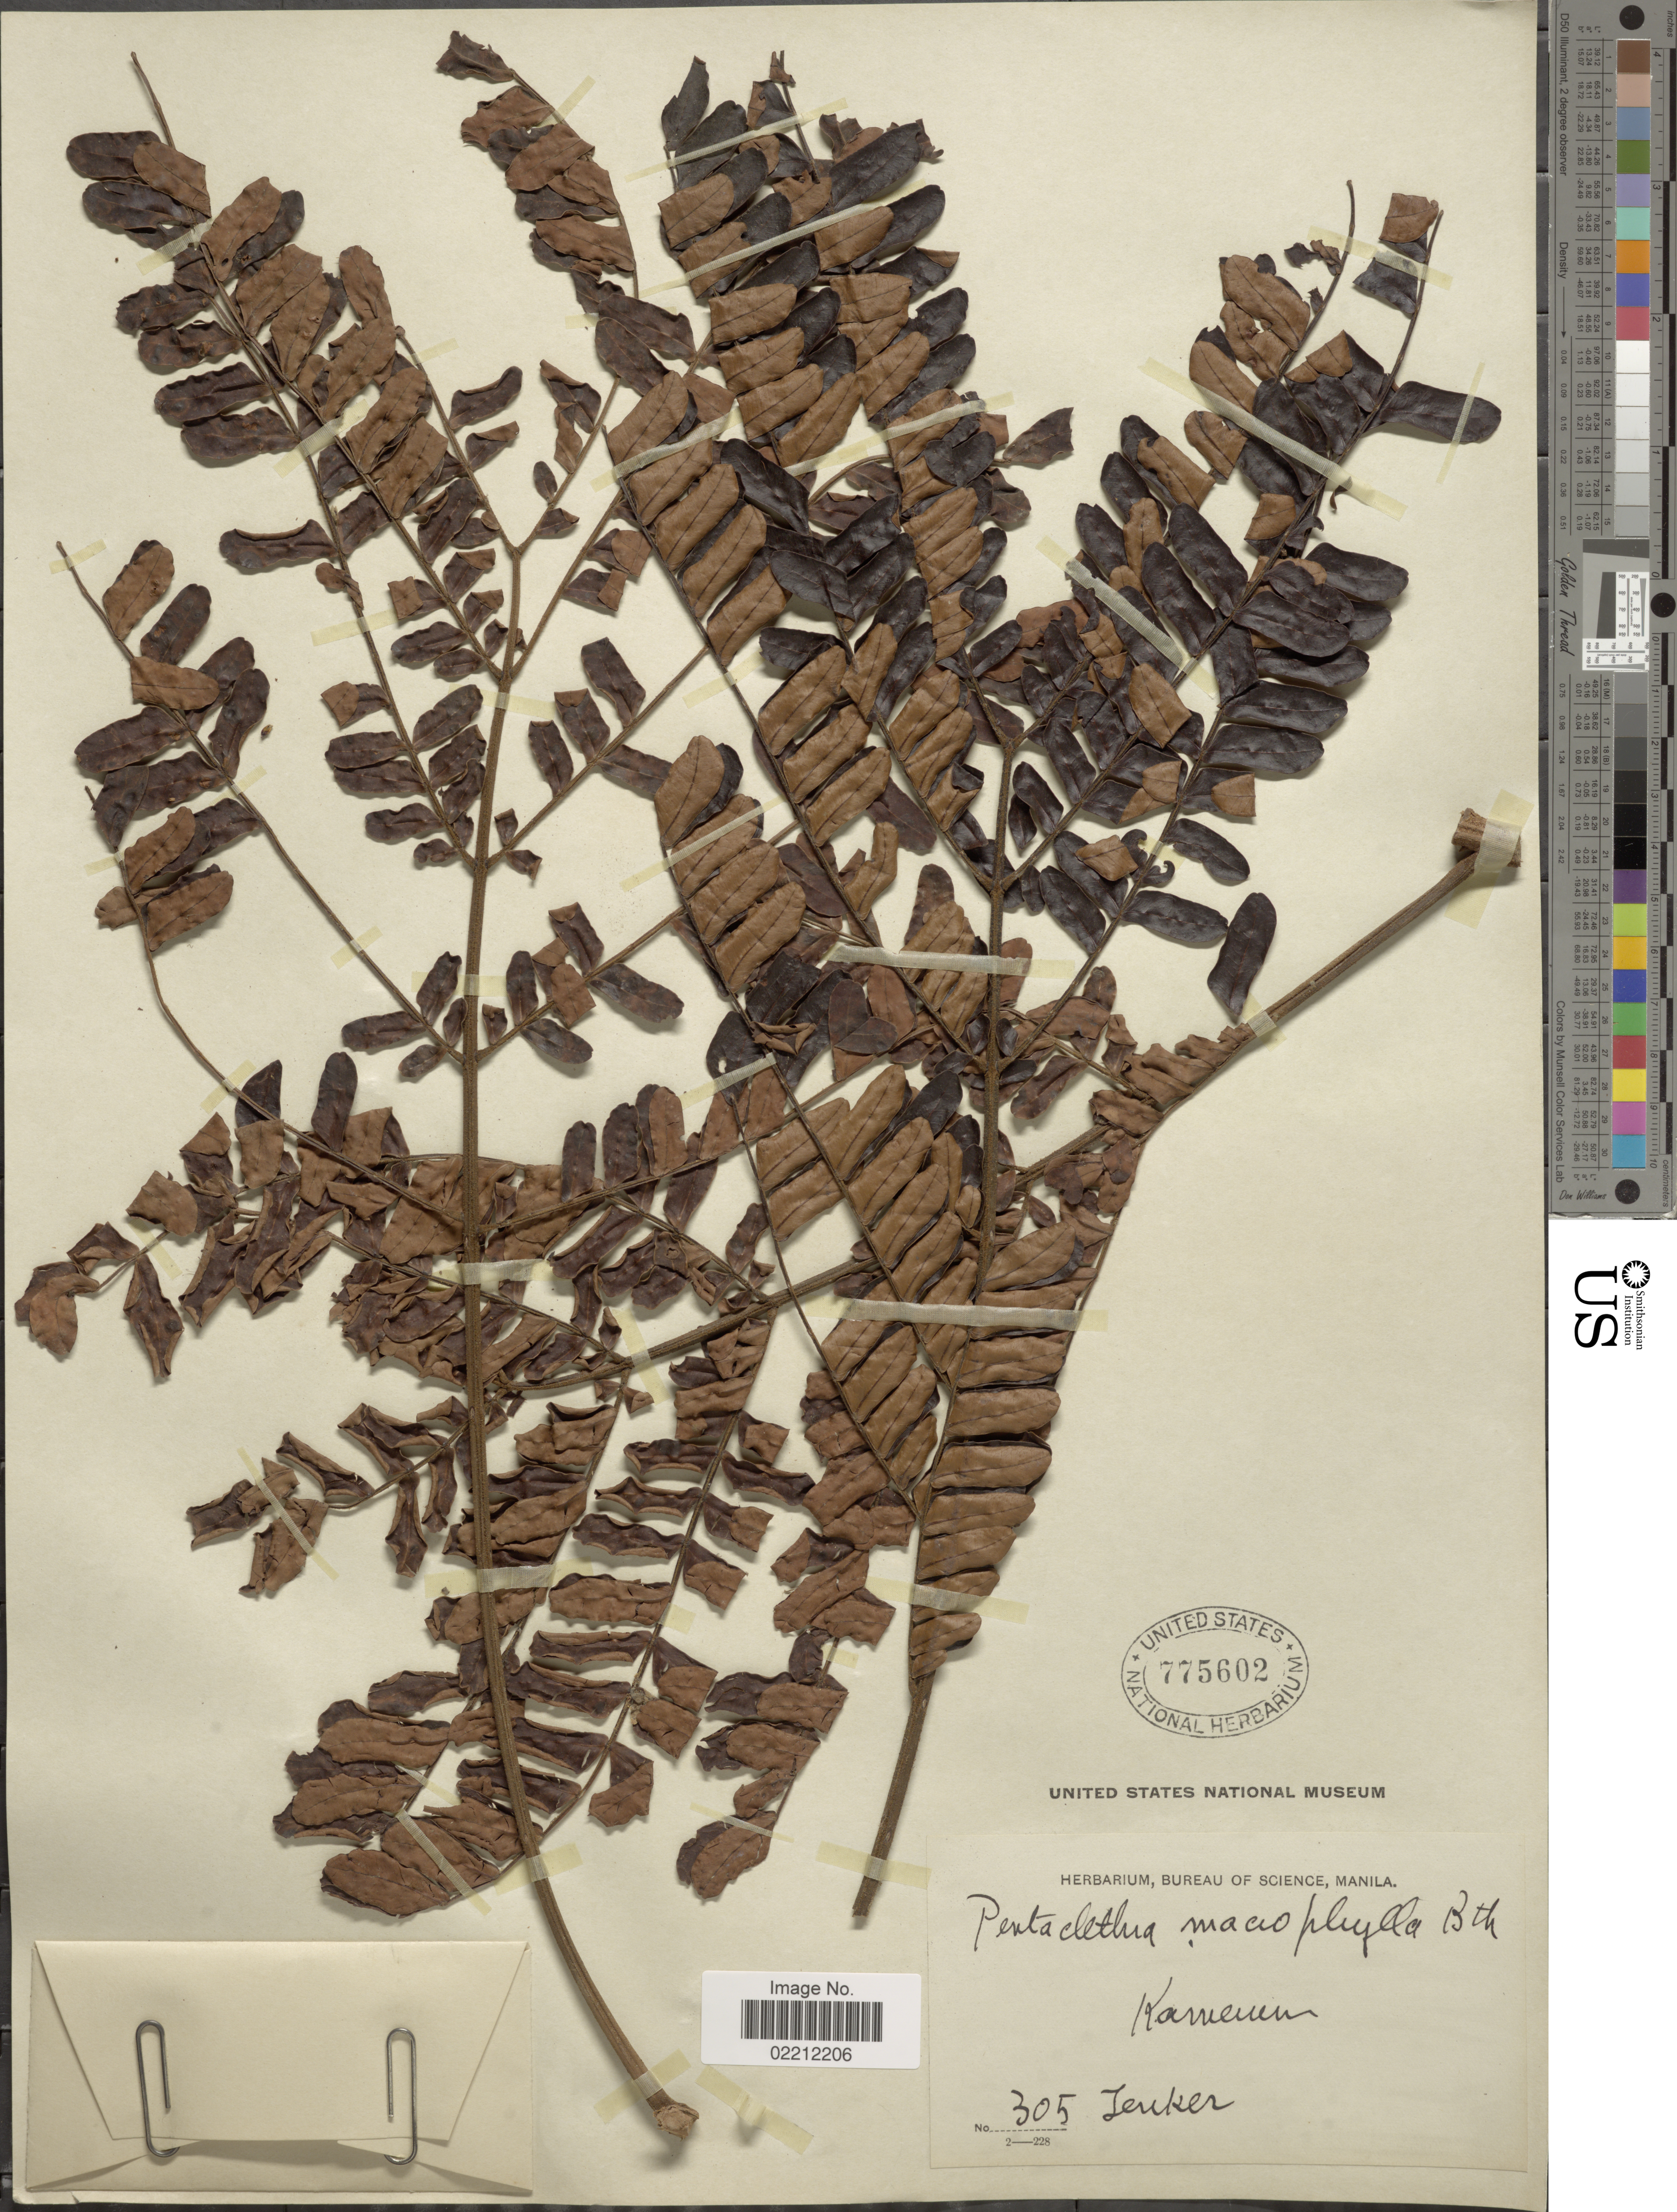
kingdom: Plantae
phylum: Tracheophyta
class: Magnoliopsida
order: Fabales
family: Fabaceae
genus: Pentaclethra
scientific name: Pentaclethra macrophylla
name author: Benth.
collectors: Zenker, --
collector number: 305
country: Cameroon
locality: Kameroun.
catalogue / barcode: US 775602